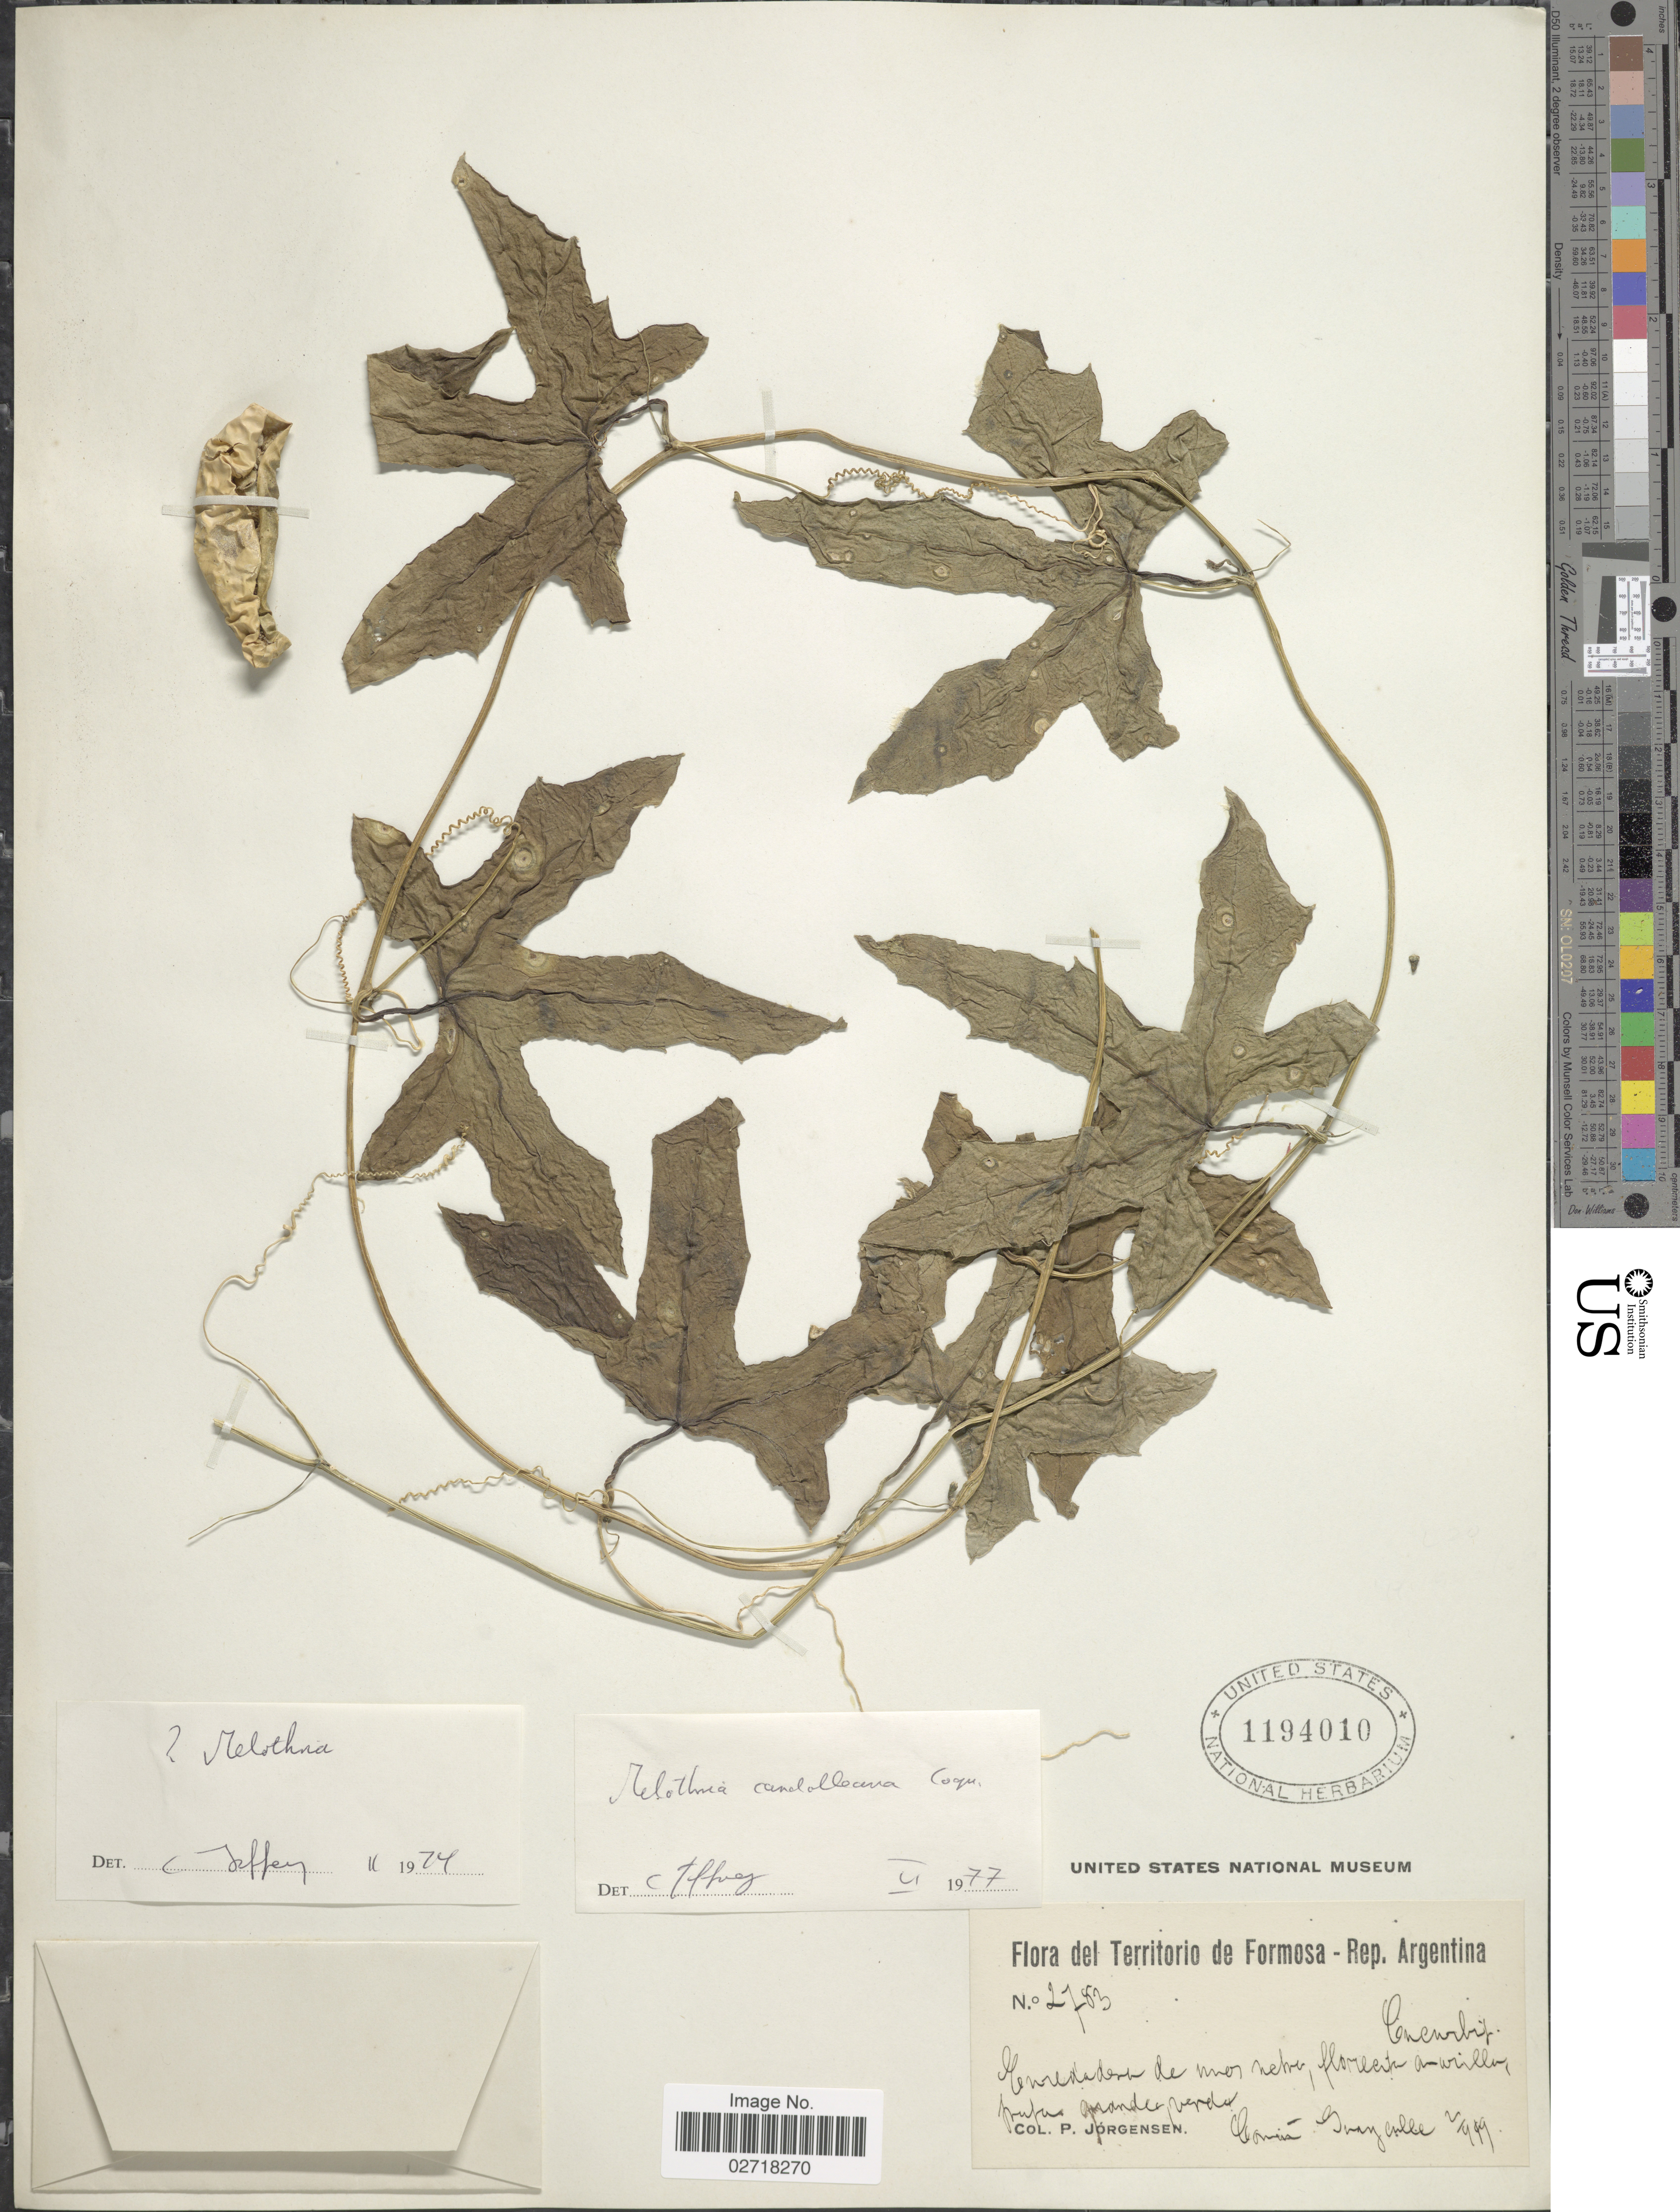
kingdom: Plantae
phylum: Tracheophyta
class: Magnoliopsida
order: Cucurbitales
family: Cucurbitaceae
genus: Melothria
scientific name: Melothria trilobata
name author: Cogn.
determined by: Nee, Michael H.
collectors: P. Jörgensen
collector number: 2783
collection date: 1919-02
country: Argentina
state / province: Formosa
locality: Comun Guaycolec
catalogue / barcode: US 1194010